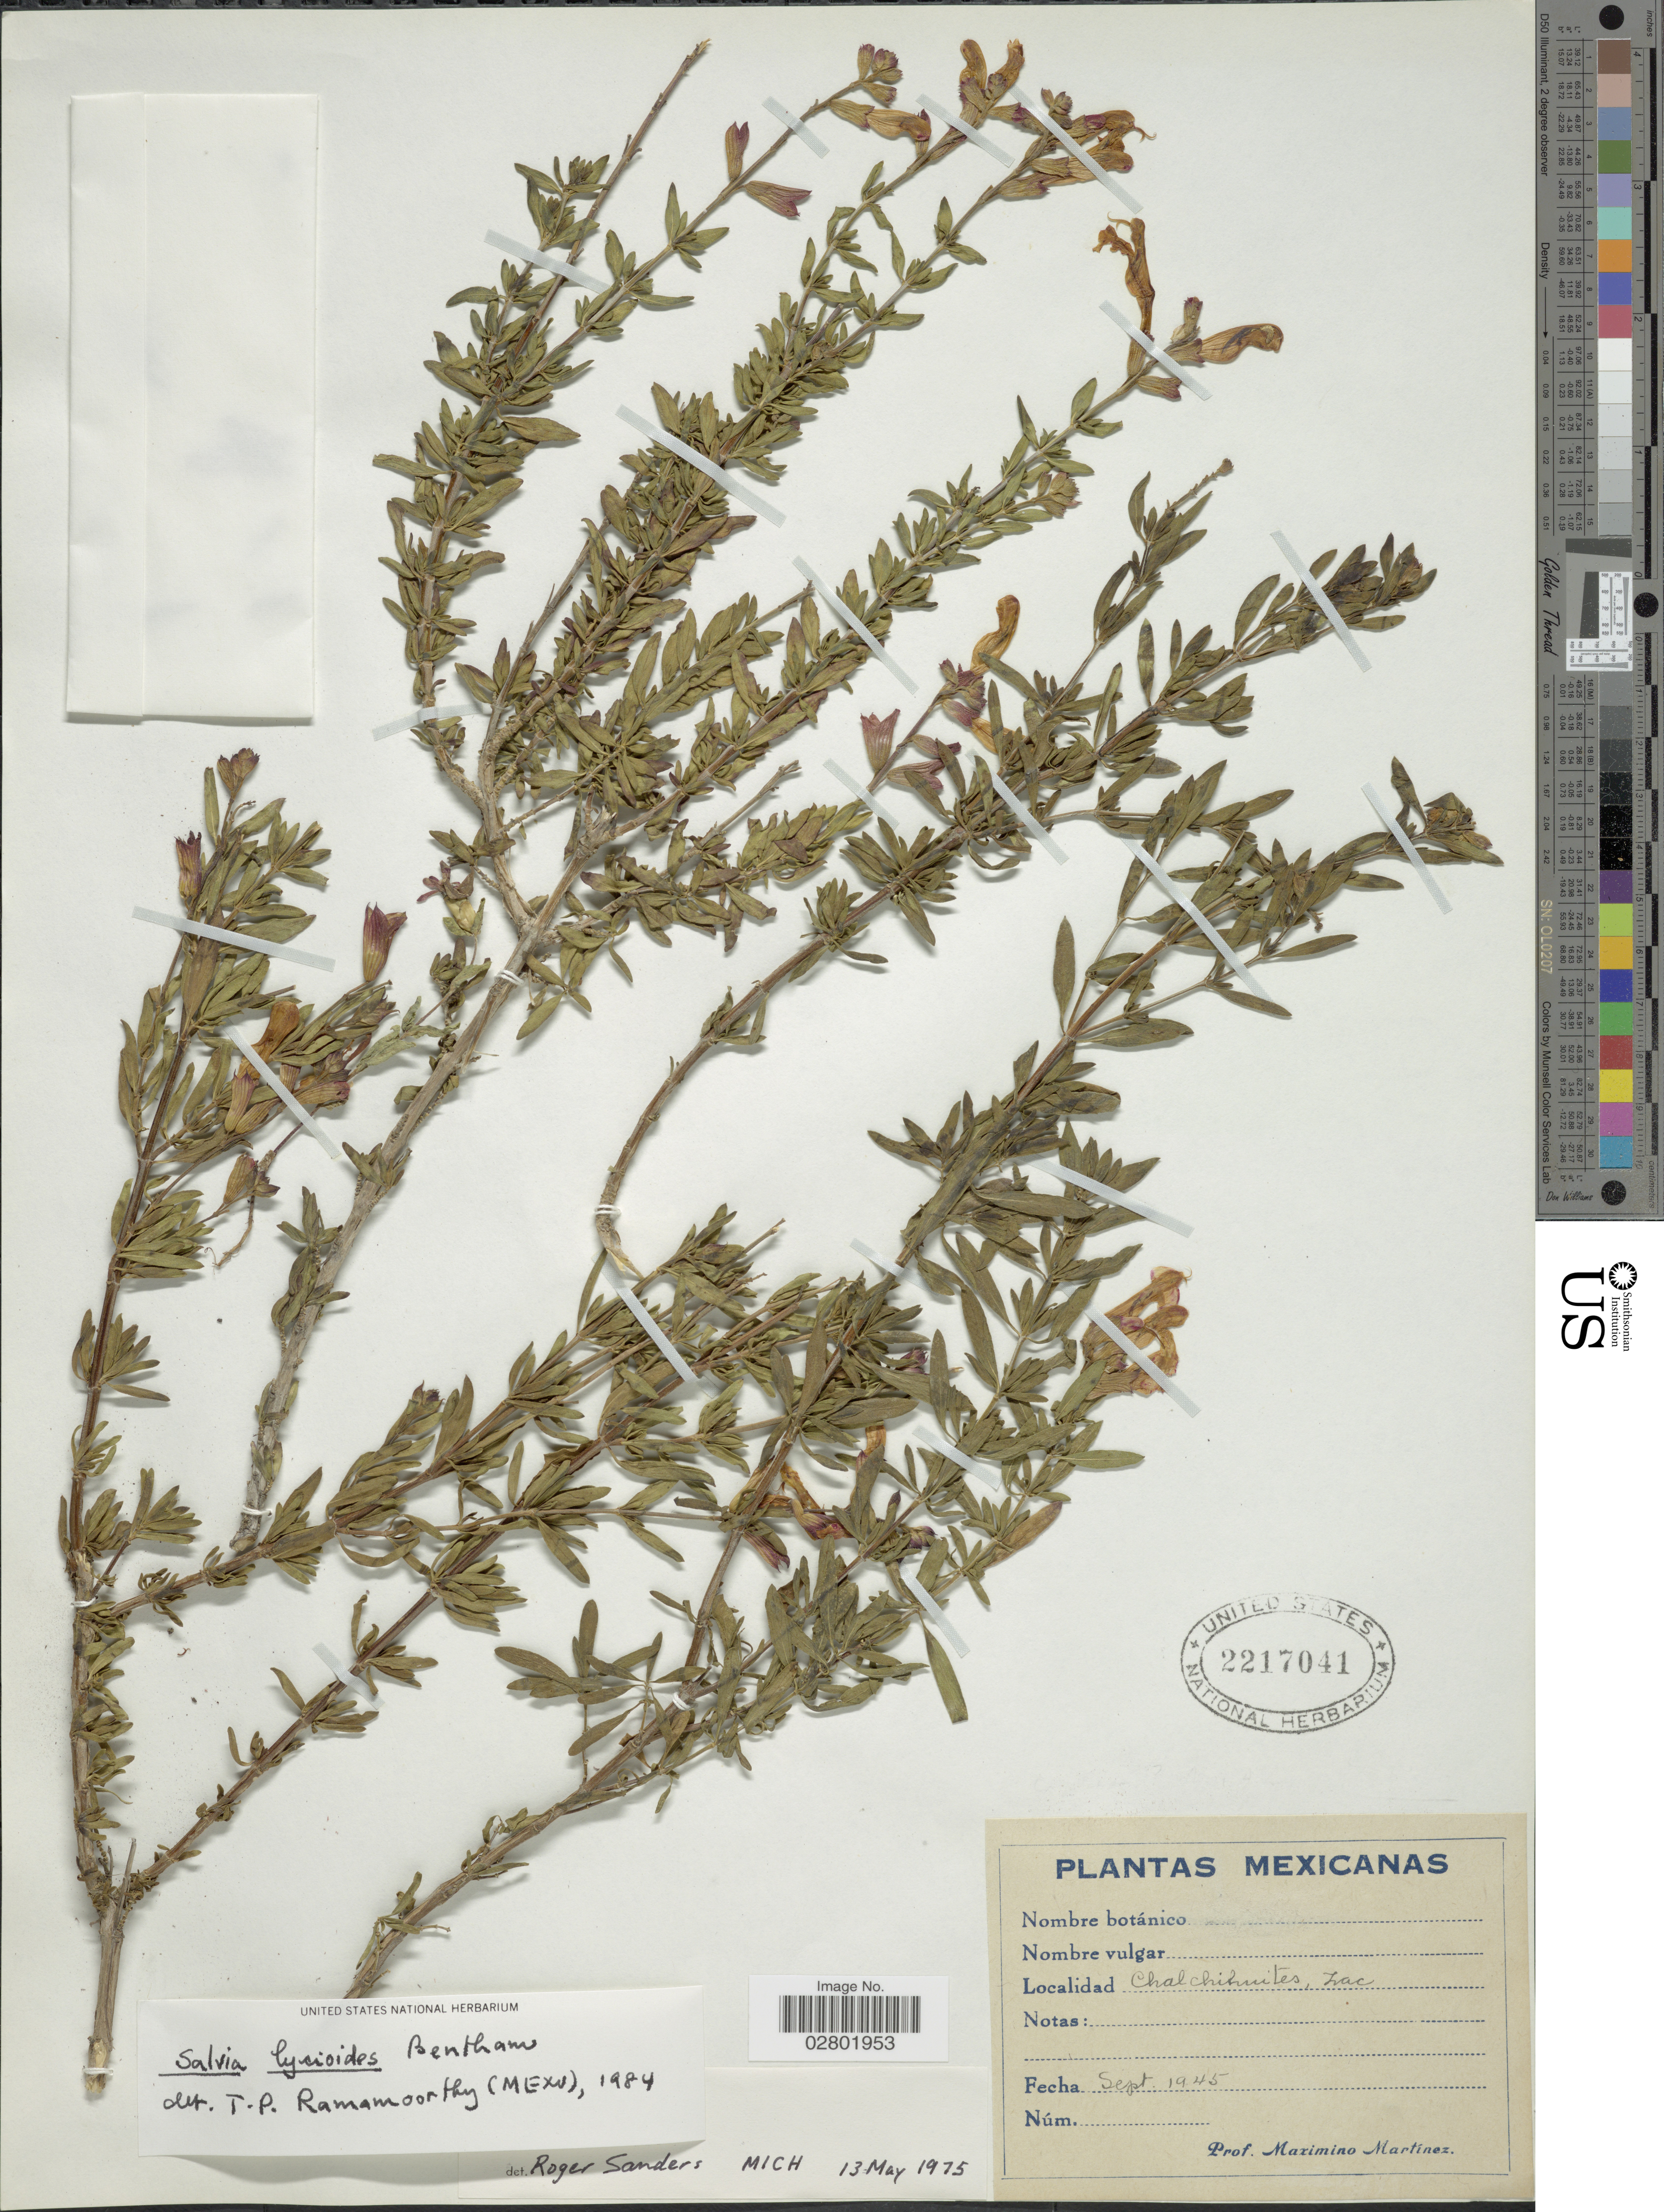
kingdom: Plantae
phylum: Tracheophyta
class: Magnoliopsida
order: Lamiales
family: Lamiaceae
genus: Salvia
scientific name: Salvia lycioides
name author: A. Gray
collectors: M. Martinez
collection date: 1945-09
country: Mexico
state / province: Zacatecas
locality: Chalchihuites.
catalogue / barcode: US 2217041